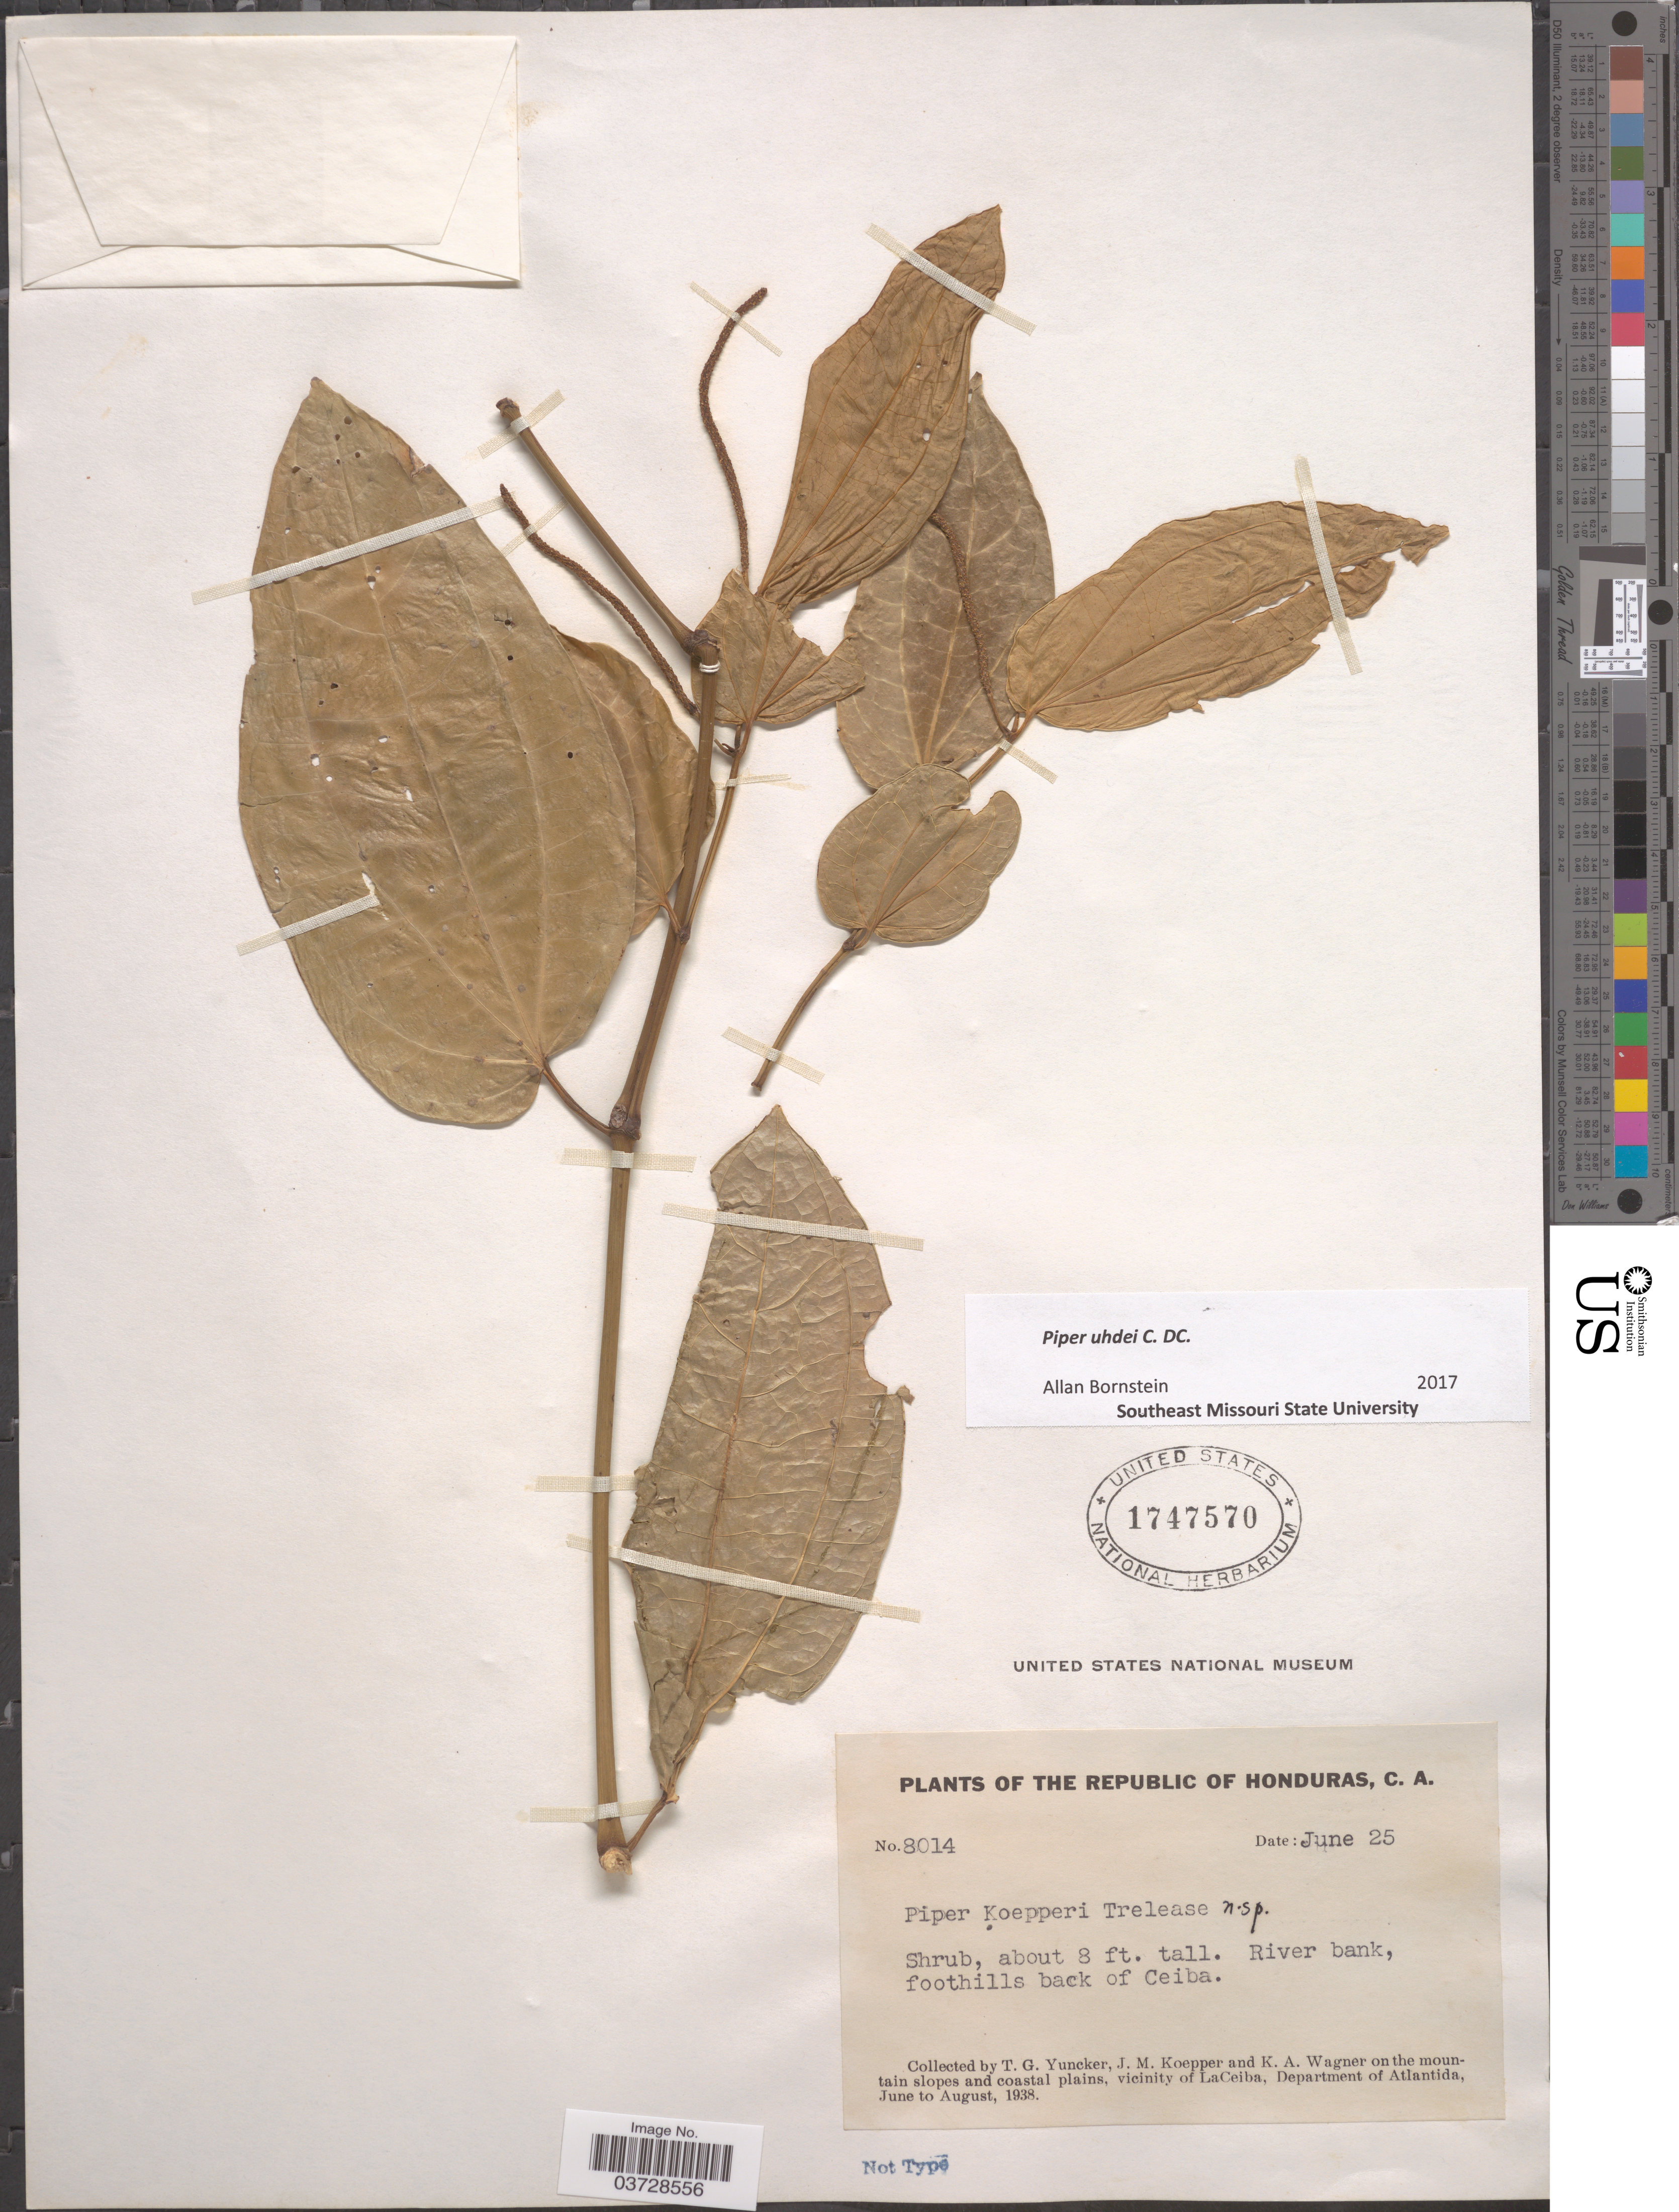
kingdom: Plantae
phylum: Tracheophyta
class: Magnoliopsida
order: Piperales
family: Piperaceae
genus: Piper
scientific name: Piper uhdei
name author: C. DC.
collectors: T. G. Yuncker, J. M. Koepper & K. A. Wagner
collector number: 8014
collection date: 1938-06-25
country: Honduras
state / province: Atlantida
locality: The Republic of Honduras, C. A. River bank, foothills back of Ceiba. On the mountain slopes and coastal plains, vicinity of LaCeiba, Department of Atlantida.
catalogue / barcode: US 1747570